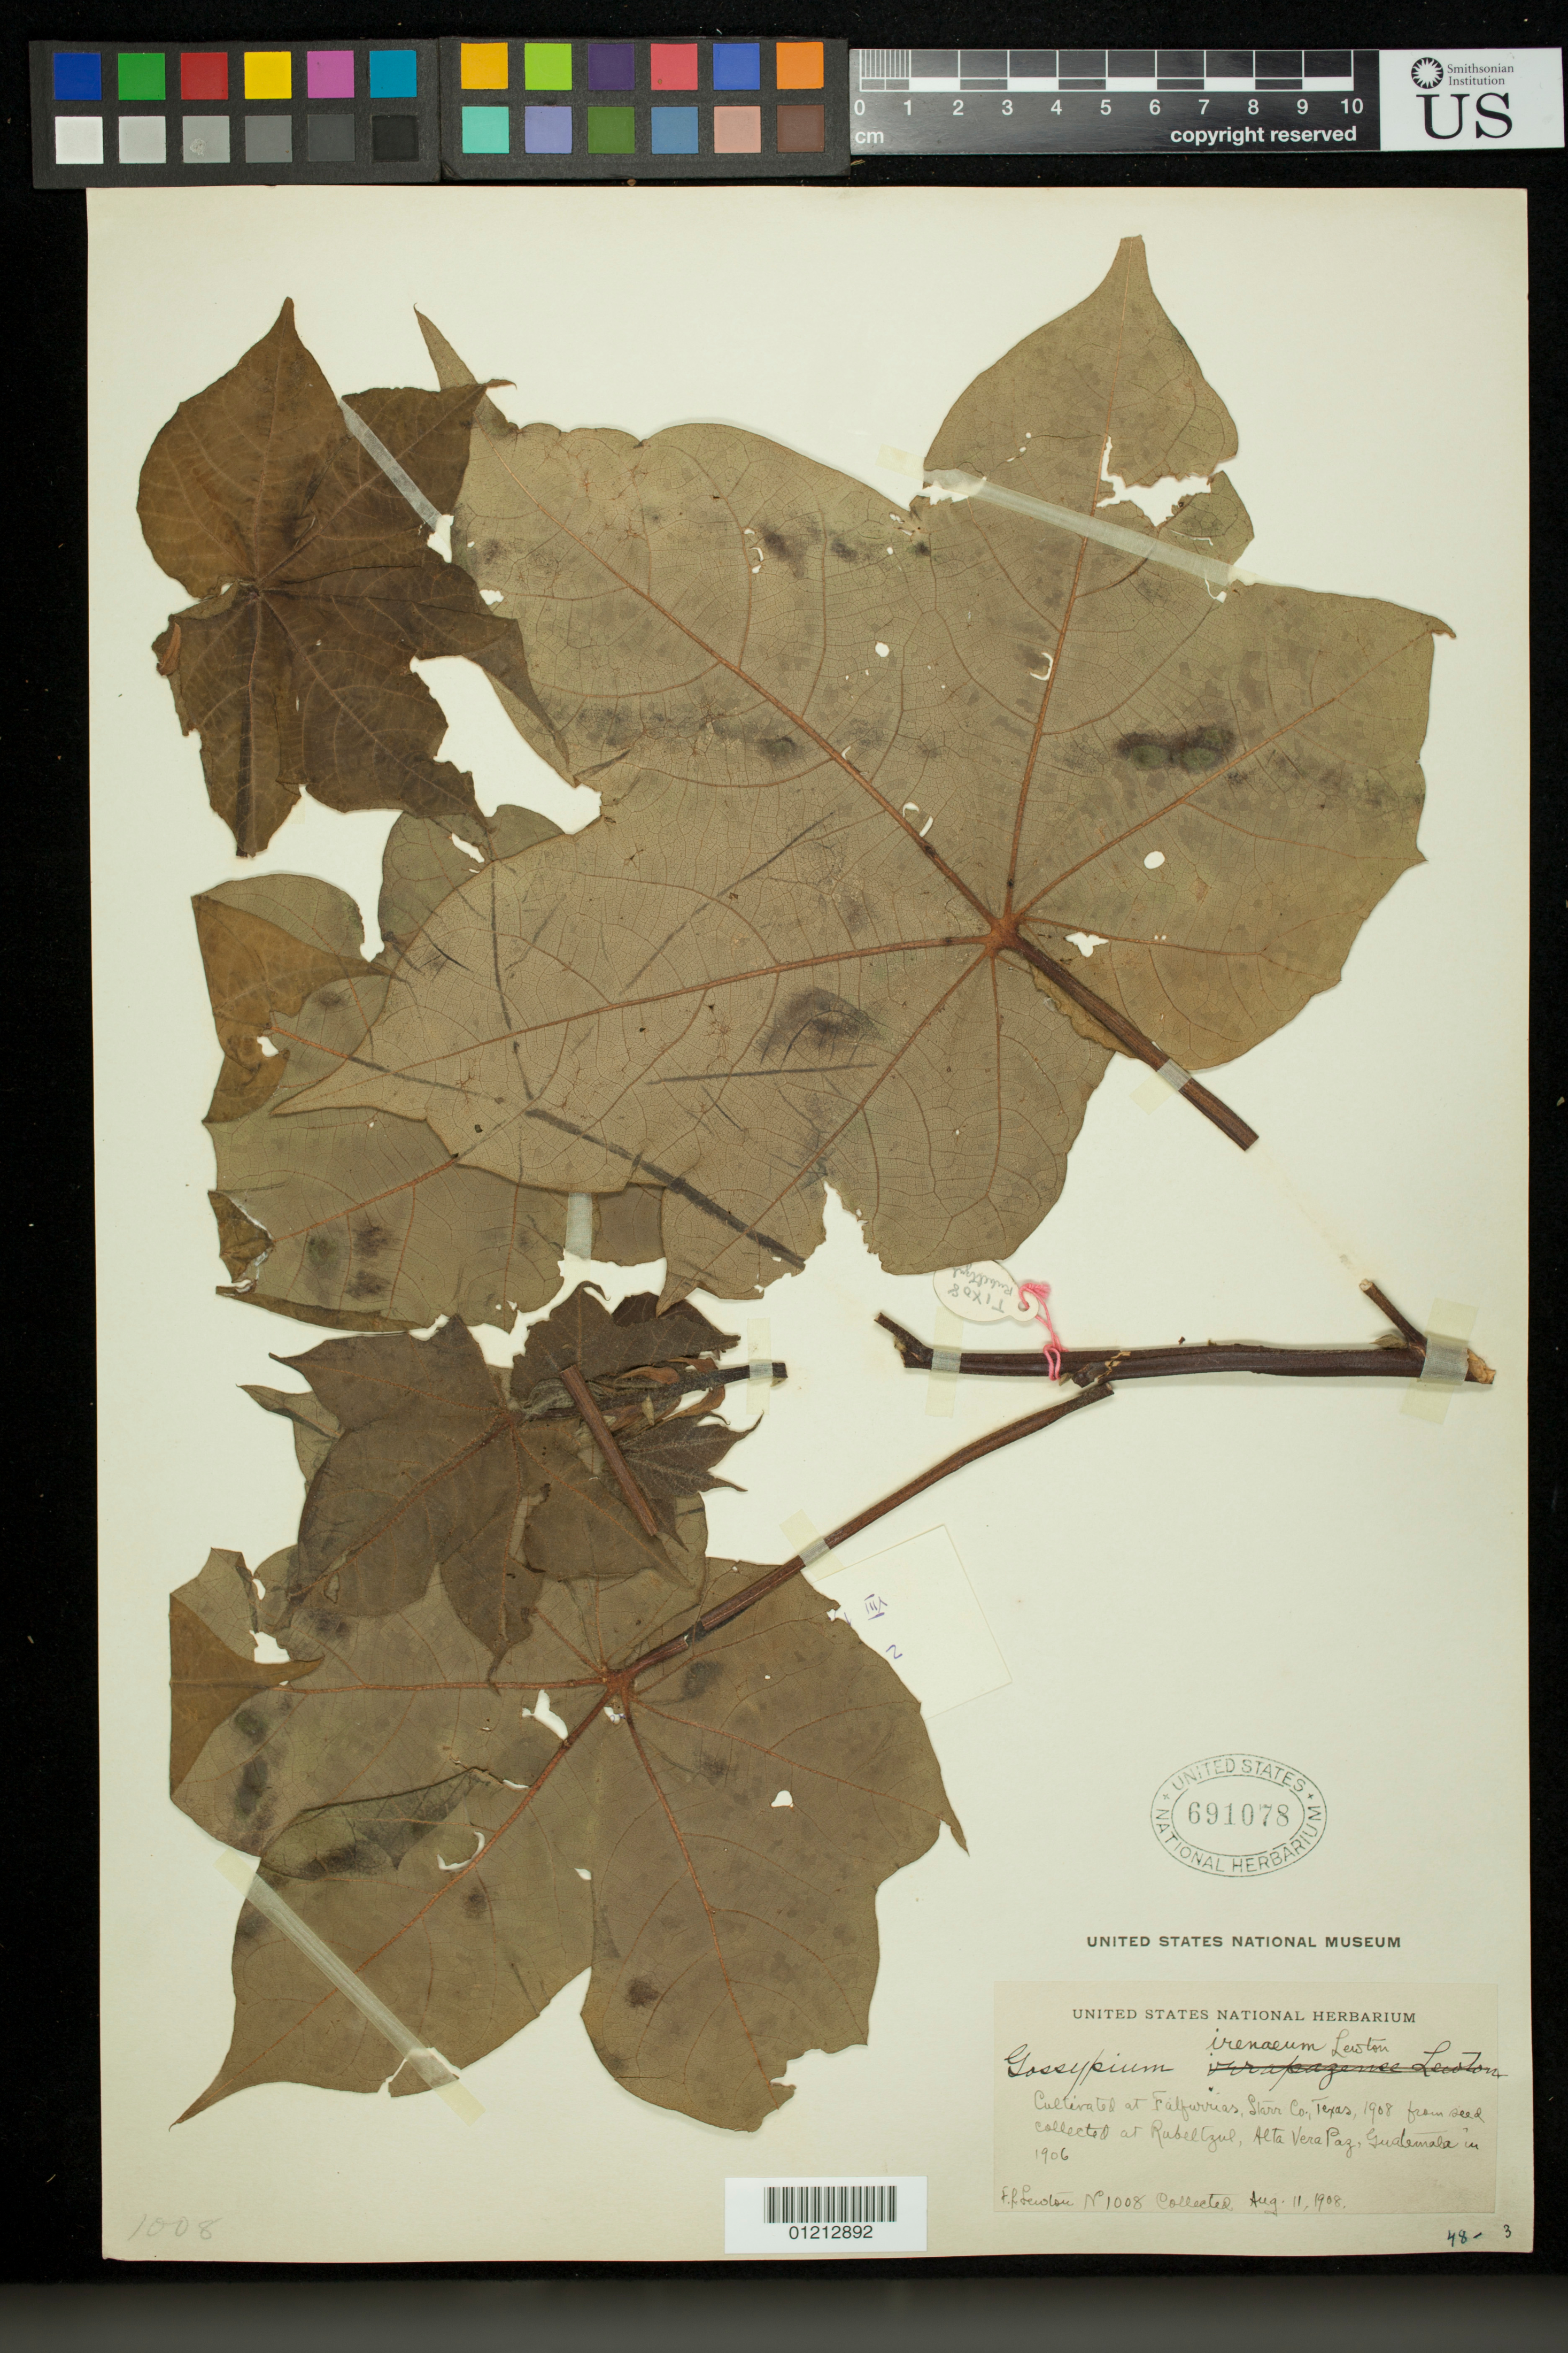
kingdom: Plantae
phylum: Tracheophyta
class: Magnoliopsida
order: Malvales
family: Malvaceae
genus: Gossypium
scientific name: Gossypium irenaeum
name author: Lewton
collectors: F. L. Lewton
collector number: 1008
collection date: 1908-08-11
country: United States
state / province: Texas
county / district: Starr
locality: Cultivated at Falfurrias, Starr Co., Texas, 1908, from seed collected at Rubeltzul, Alta Vera Paz, Guatemala in 1906.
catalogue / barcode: US 691078